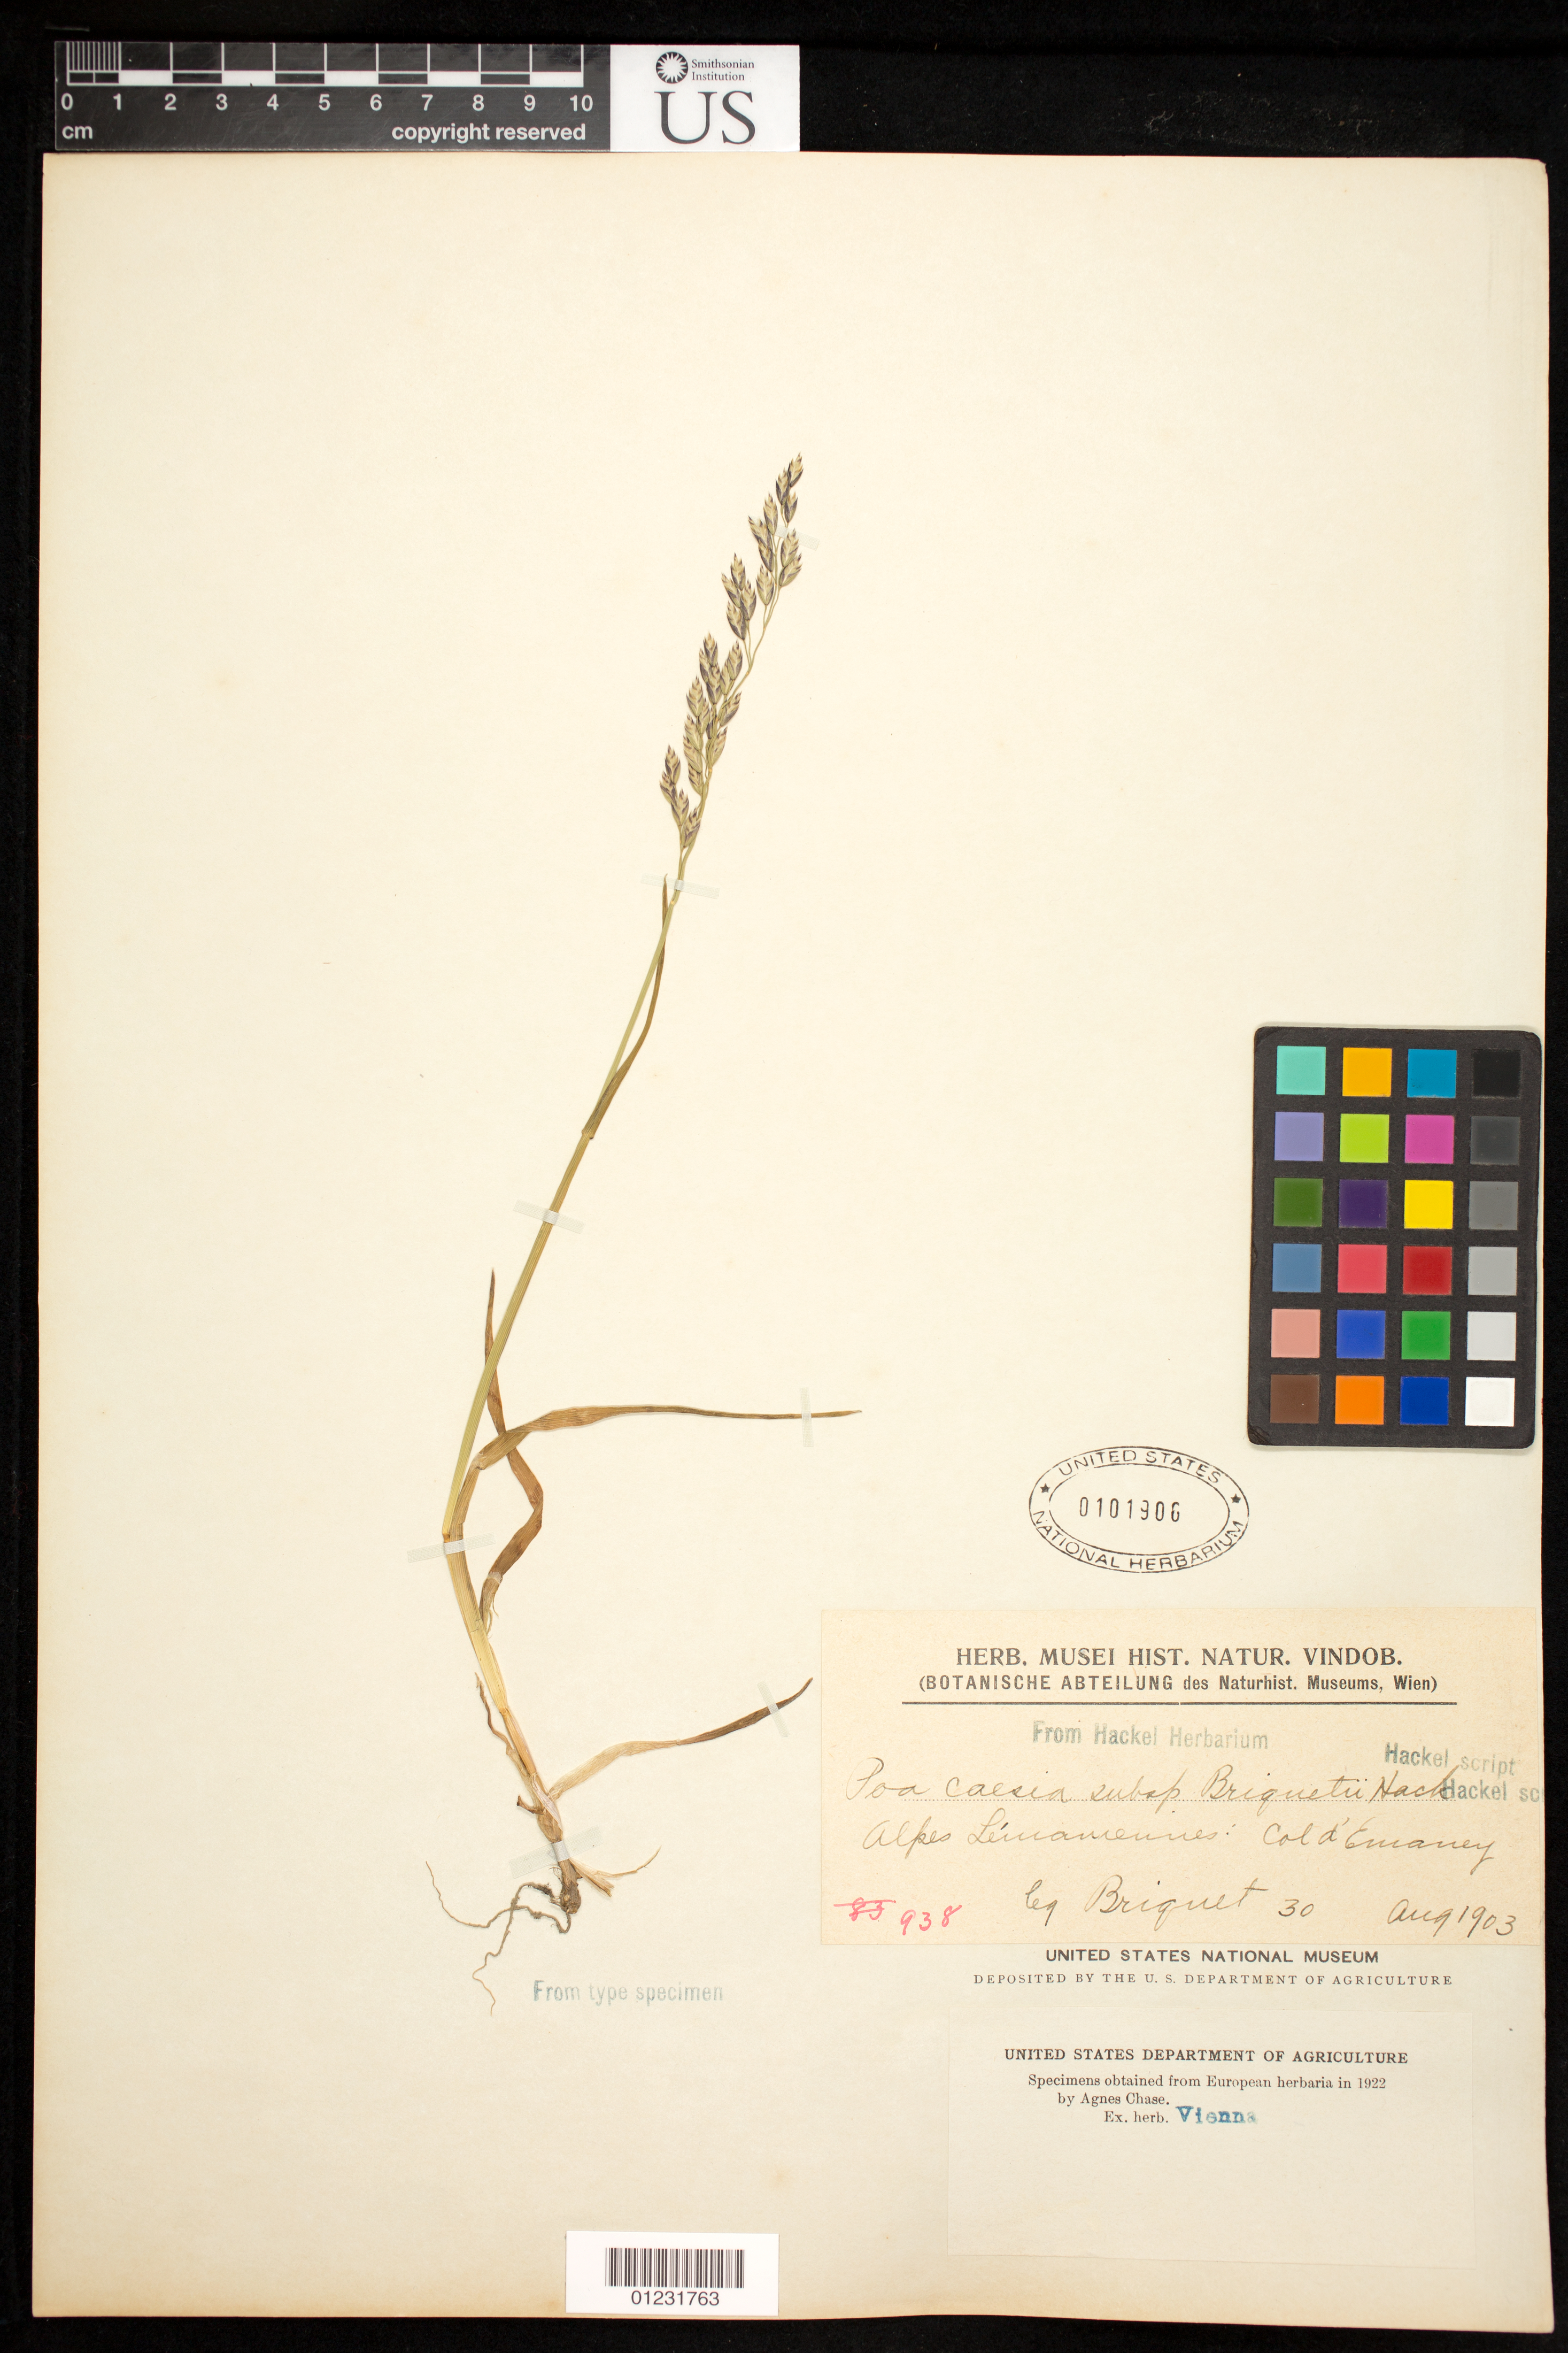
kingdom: Plantae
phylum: Tracheophyta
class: Liliopsida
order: Poales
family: Poaceae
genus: Poa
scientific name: Poa caesia subsp. briquetii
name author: Hack.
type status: Isotype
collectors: J. I. Briquet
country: Switzerland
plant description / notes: Fragmentary material of type specimen ex herb. Vienna.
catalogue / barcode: US 101906